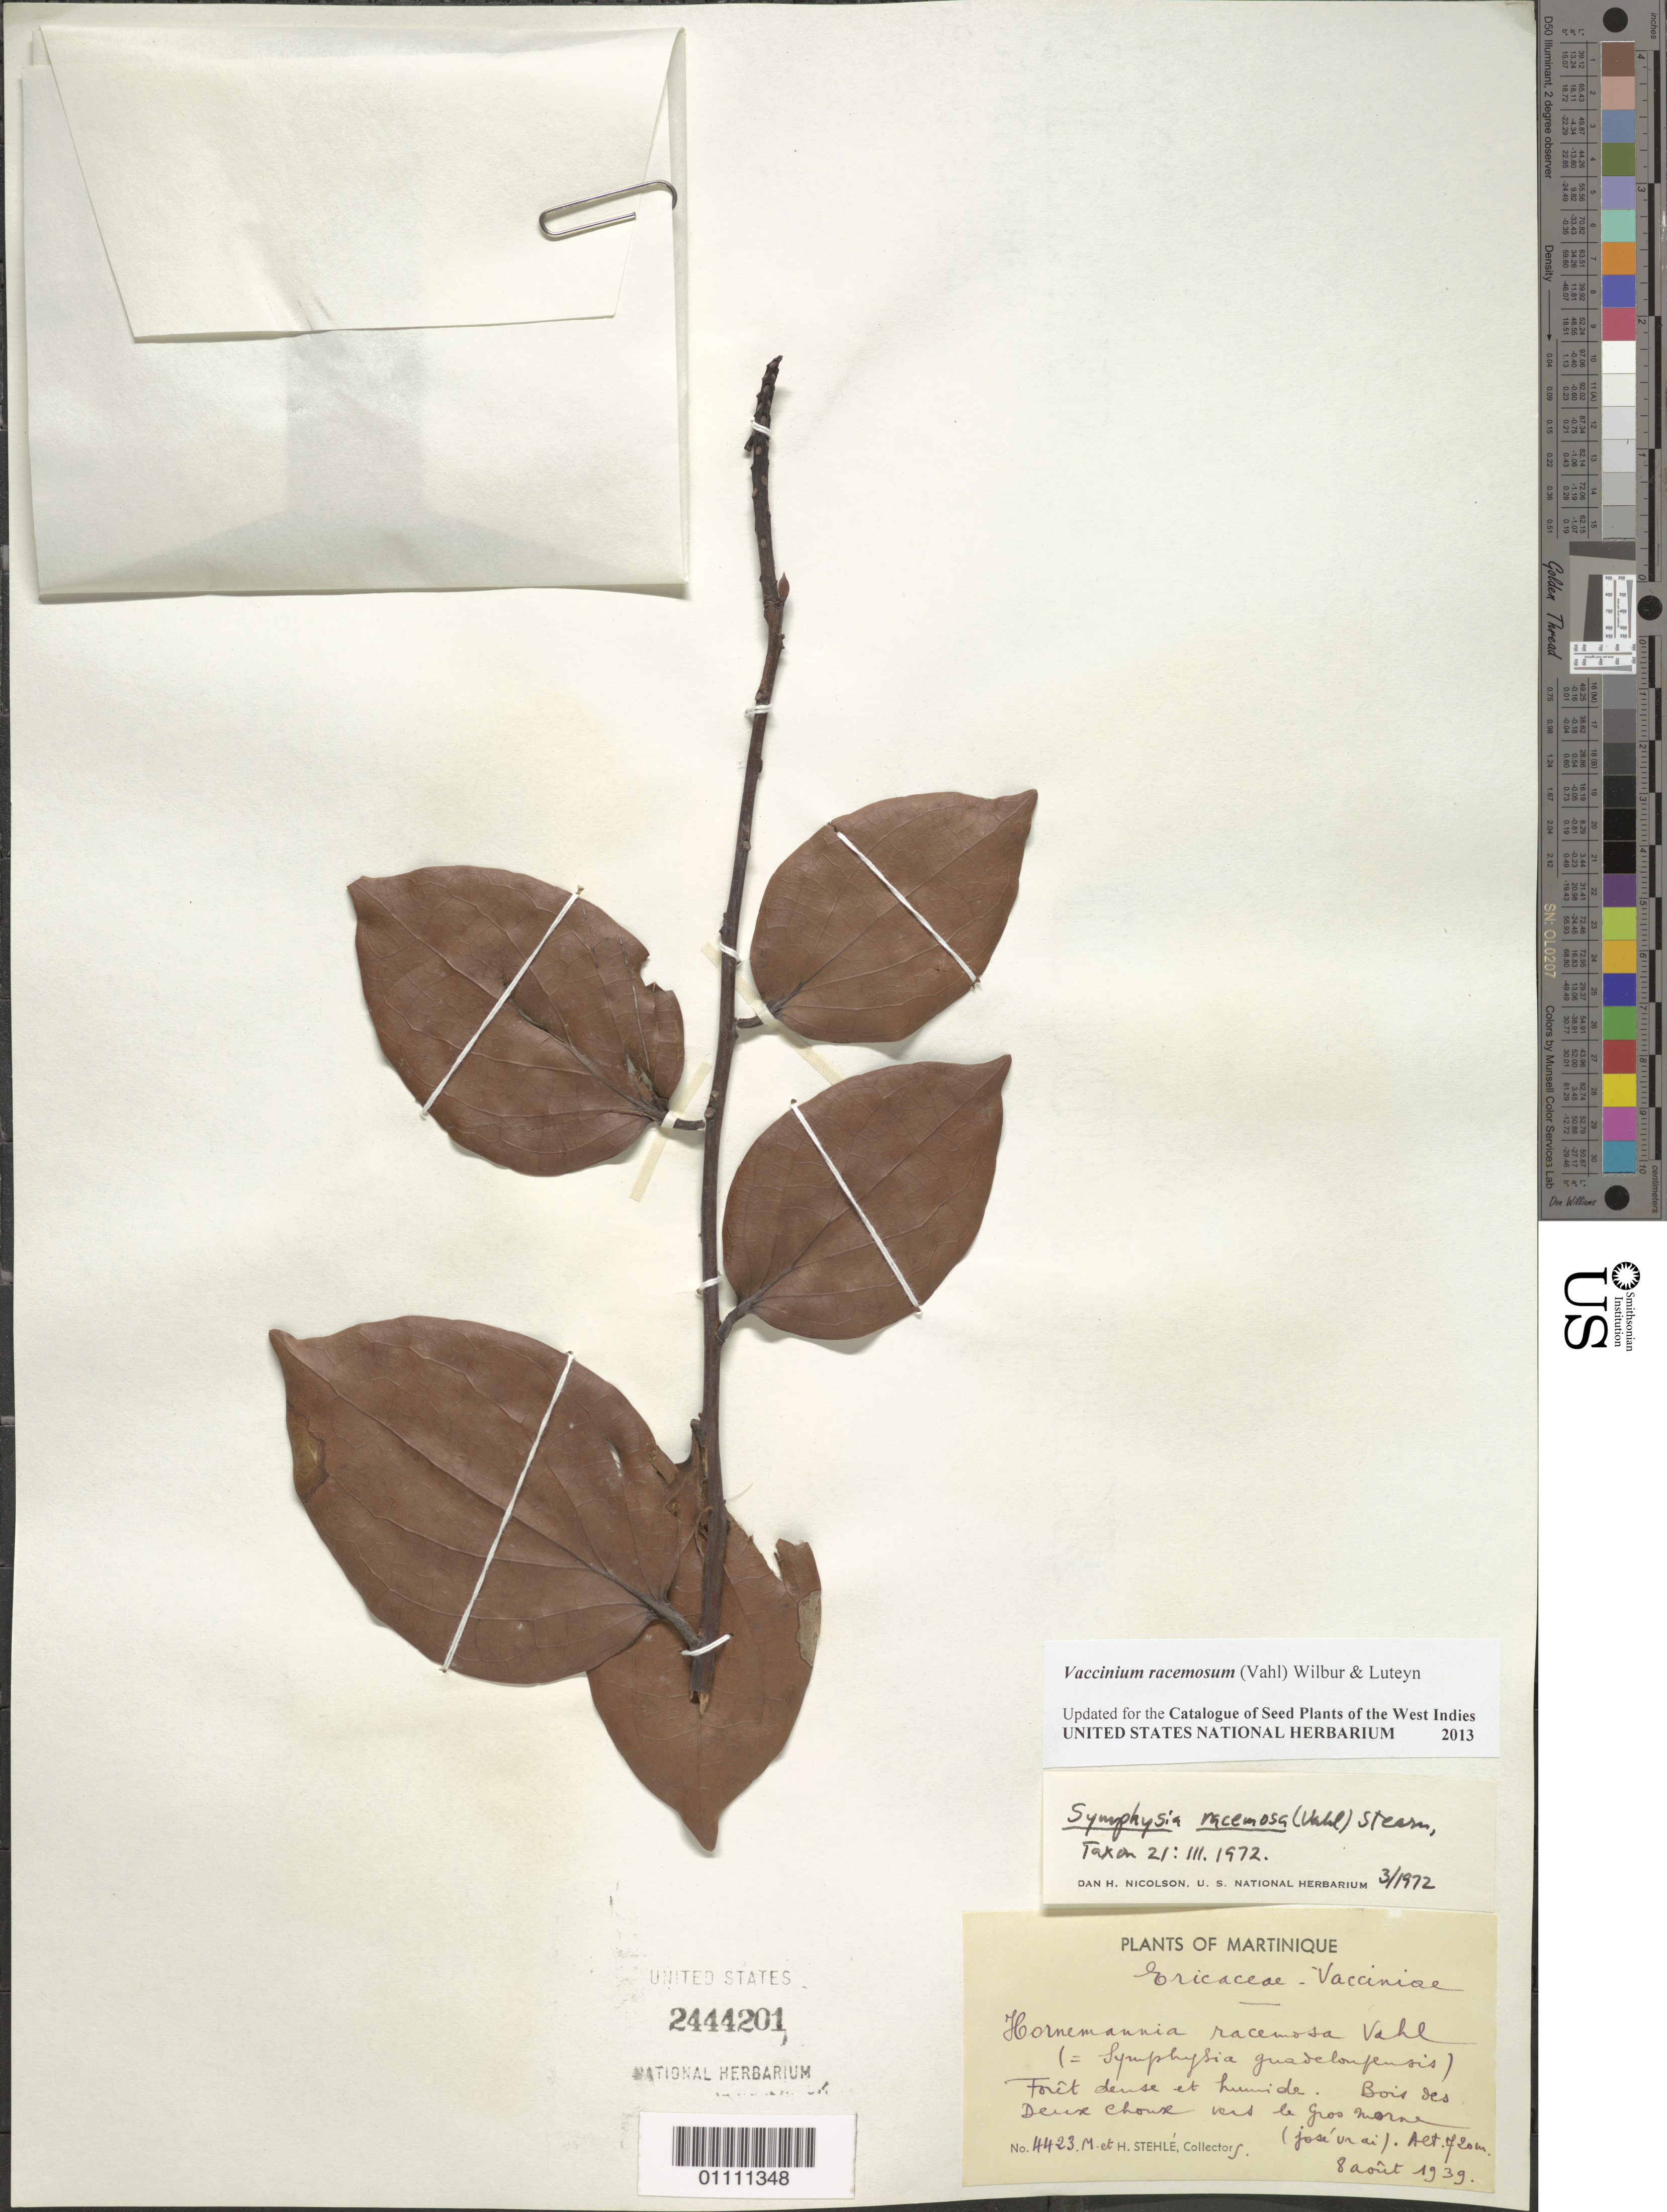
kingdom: Plantae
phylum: Tracheophyta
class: Magnoliopsida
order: Ericales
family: Ericaceae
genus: Vaccinium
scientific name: Vaccinium racemosum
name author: (Vahl) Wilbur & Luteyn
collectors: H. Stehlé & M. Stehlé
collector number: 4423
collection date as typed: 08 Aug 1939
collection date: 1939-08-08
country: Martinique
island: Martinique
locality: Foret dense et humide. Bois de Deaux Chouse vers le gros Morne.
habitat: Forêt dense et humide.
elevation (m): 720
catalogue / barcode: US 2444201